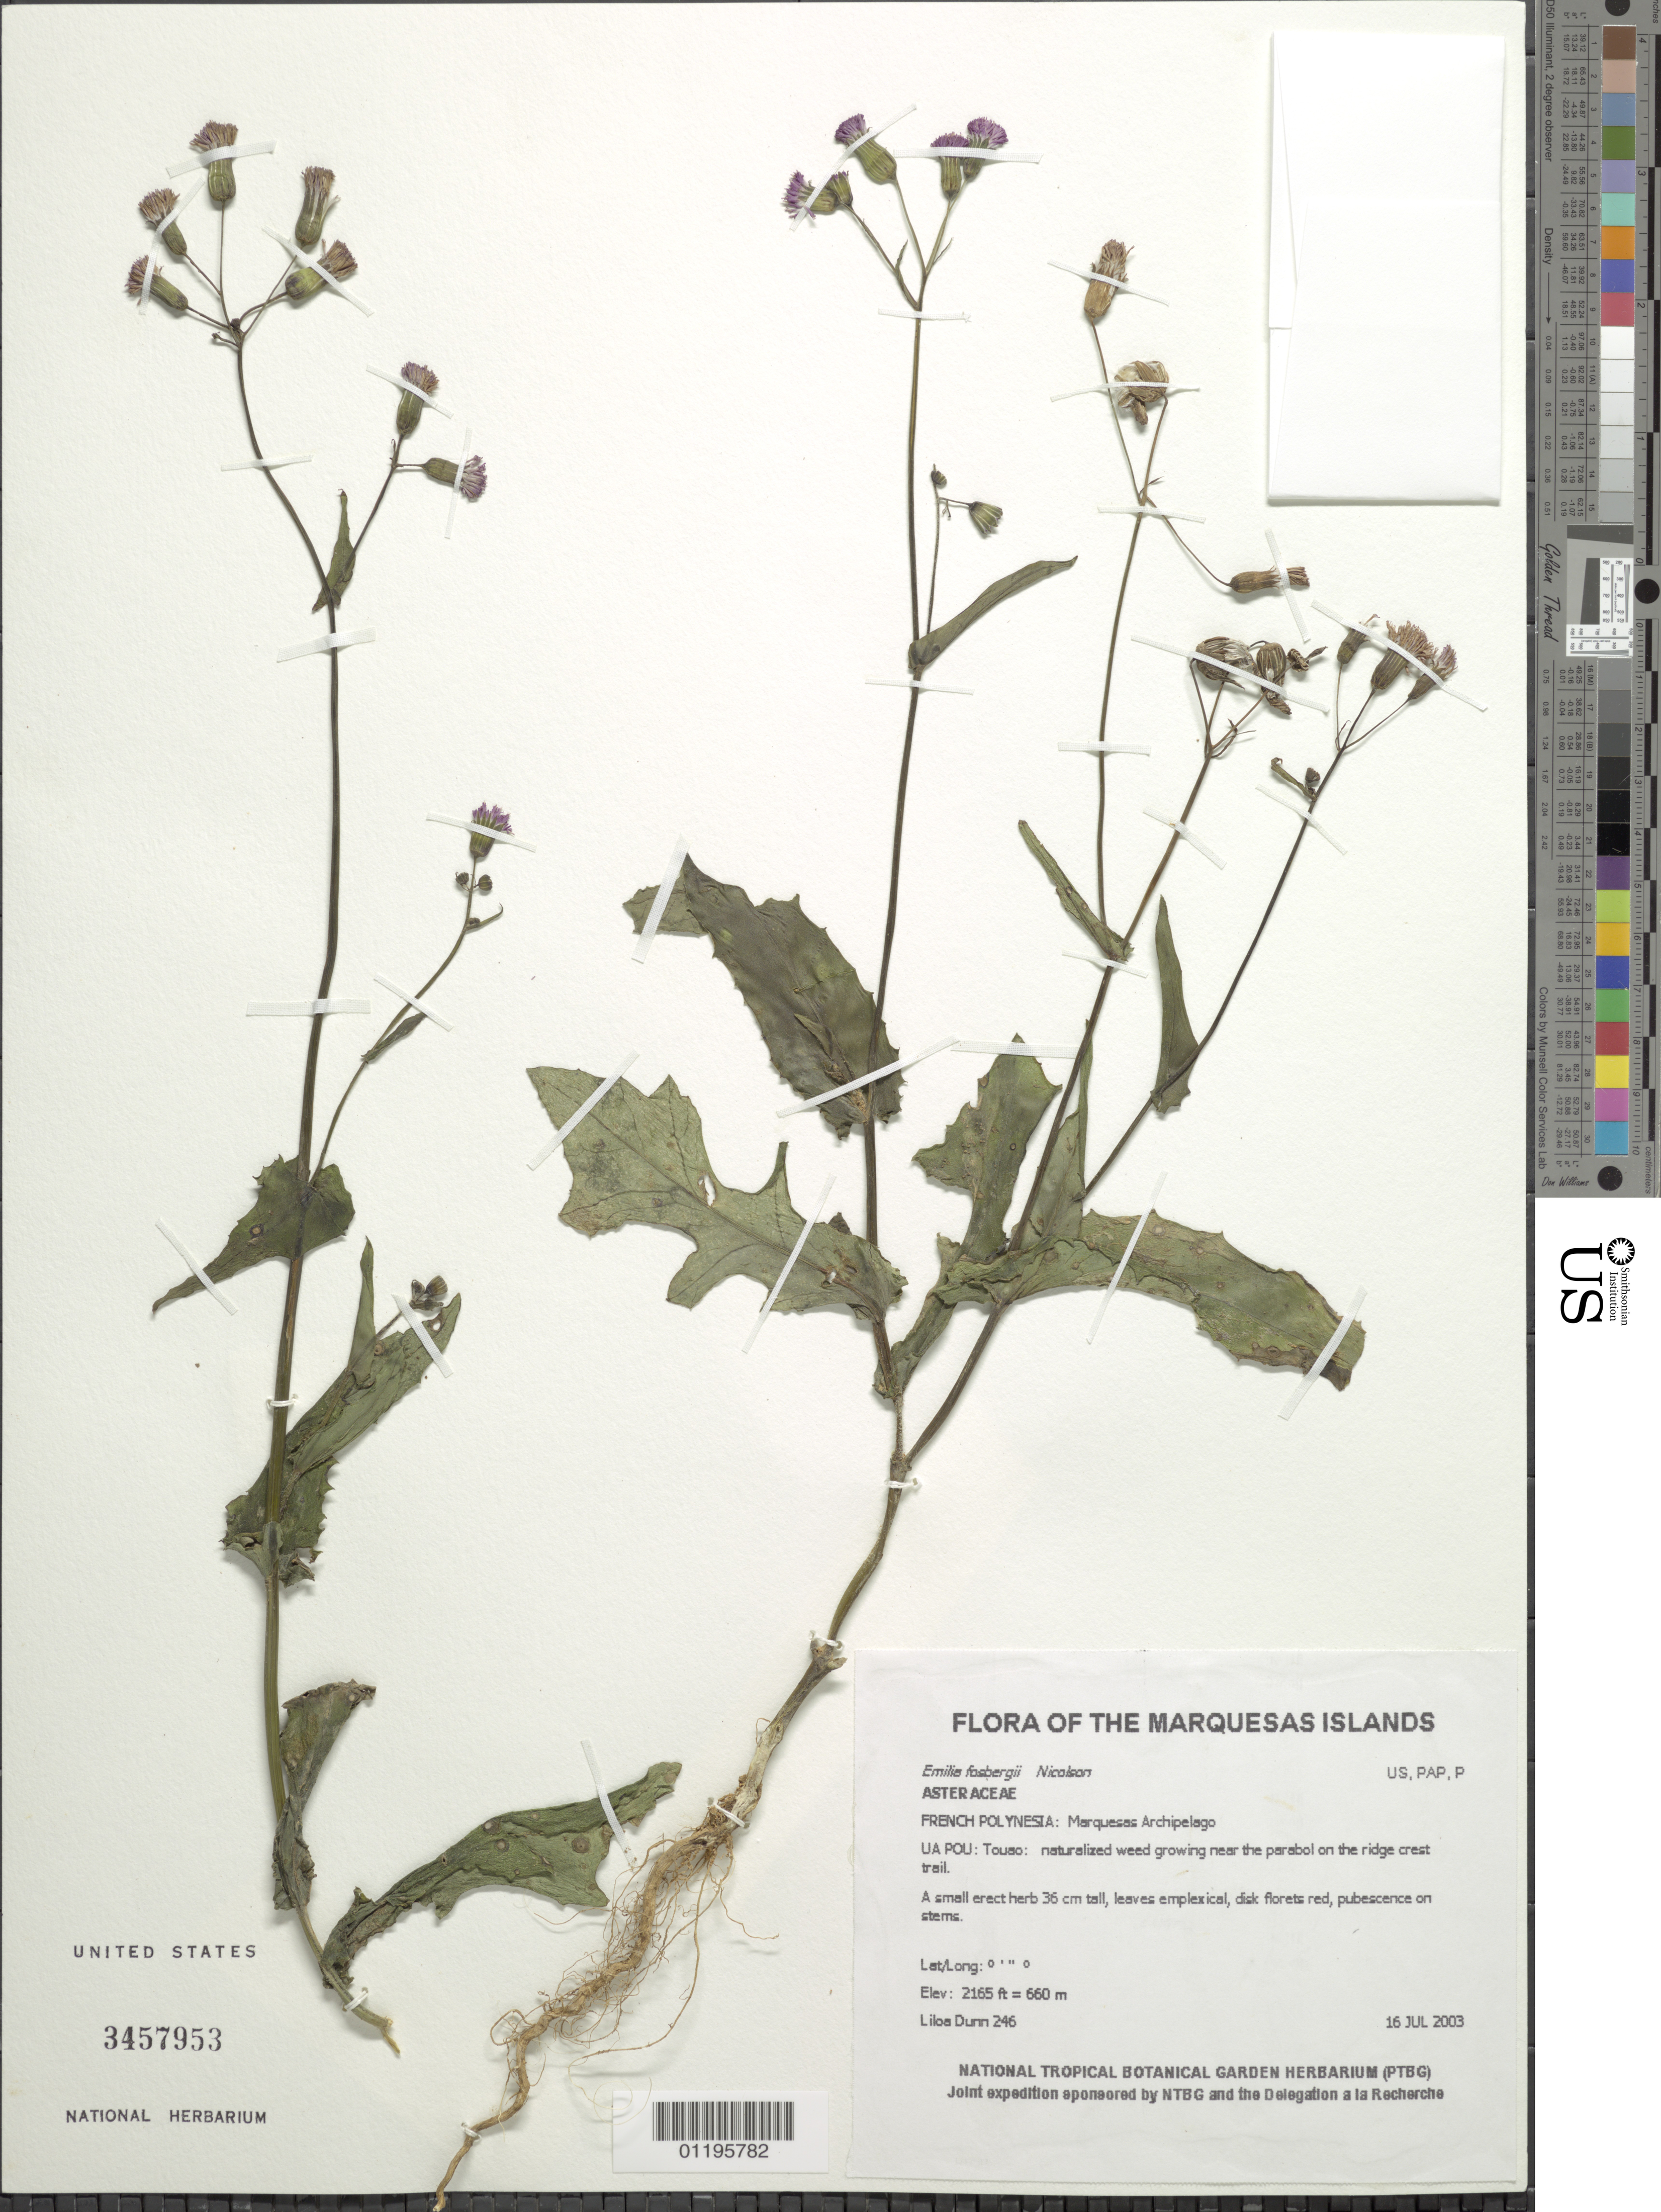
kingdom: Plantae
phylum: Tracheophyta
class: Magnoliopsida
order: Asterales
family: Asteraceae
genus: Emilia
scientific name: Emilia fosbergii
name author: Nicolson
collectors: L. Dunn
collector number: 246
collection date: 2003-07-16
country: French Polynesia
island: Ua Pou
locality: Touao: naturalized weed growing near the parabol on the ridge crest trail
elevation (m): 660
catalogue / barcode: US 3457953